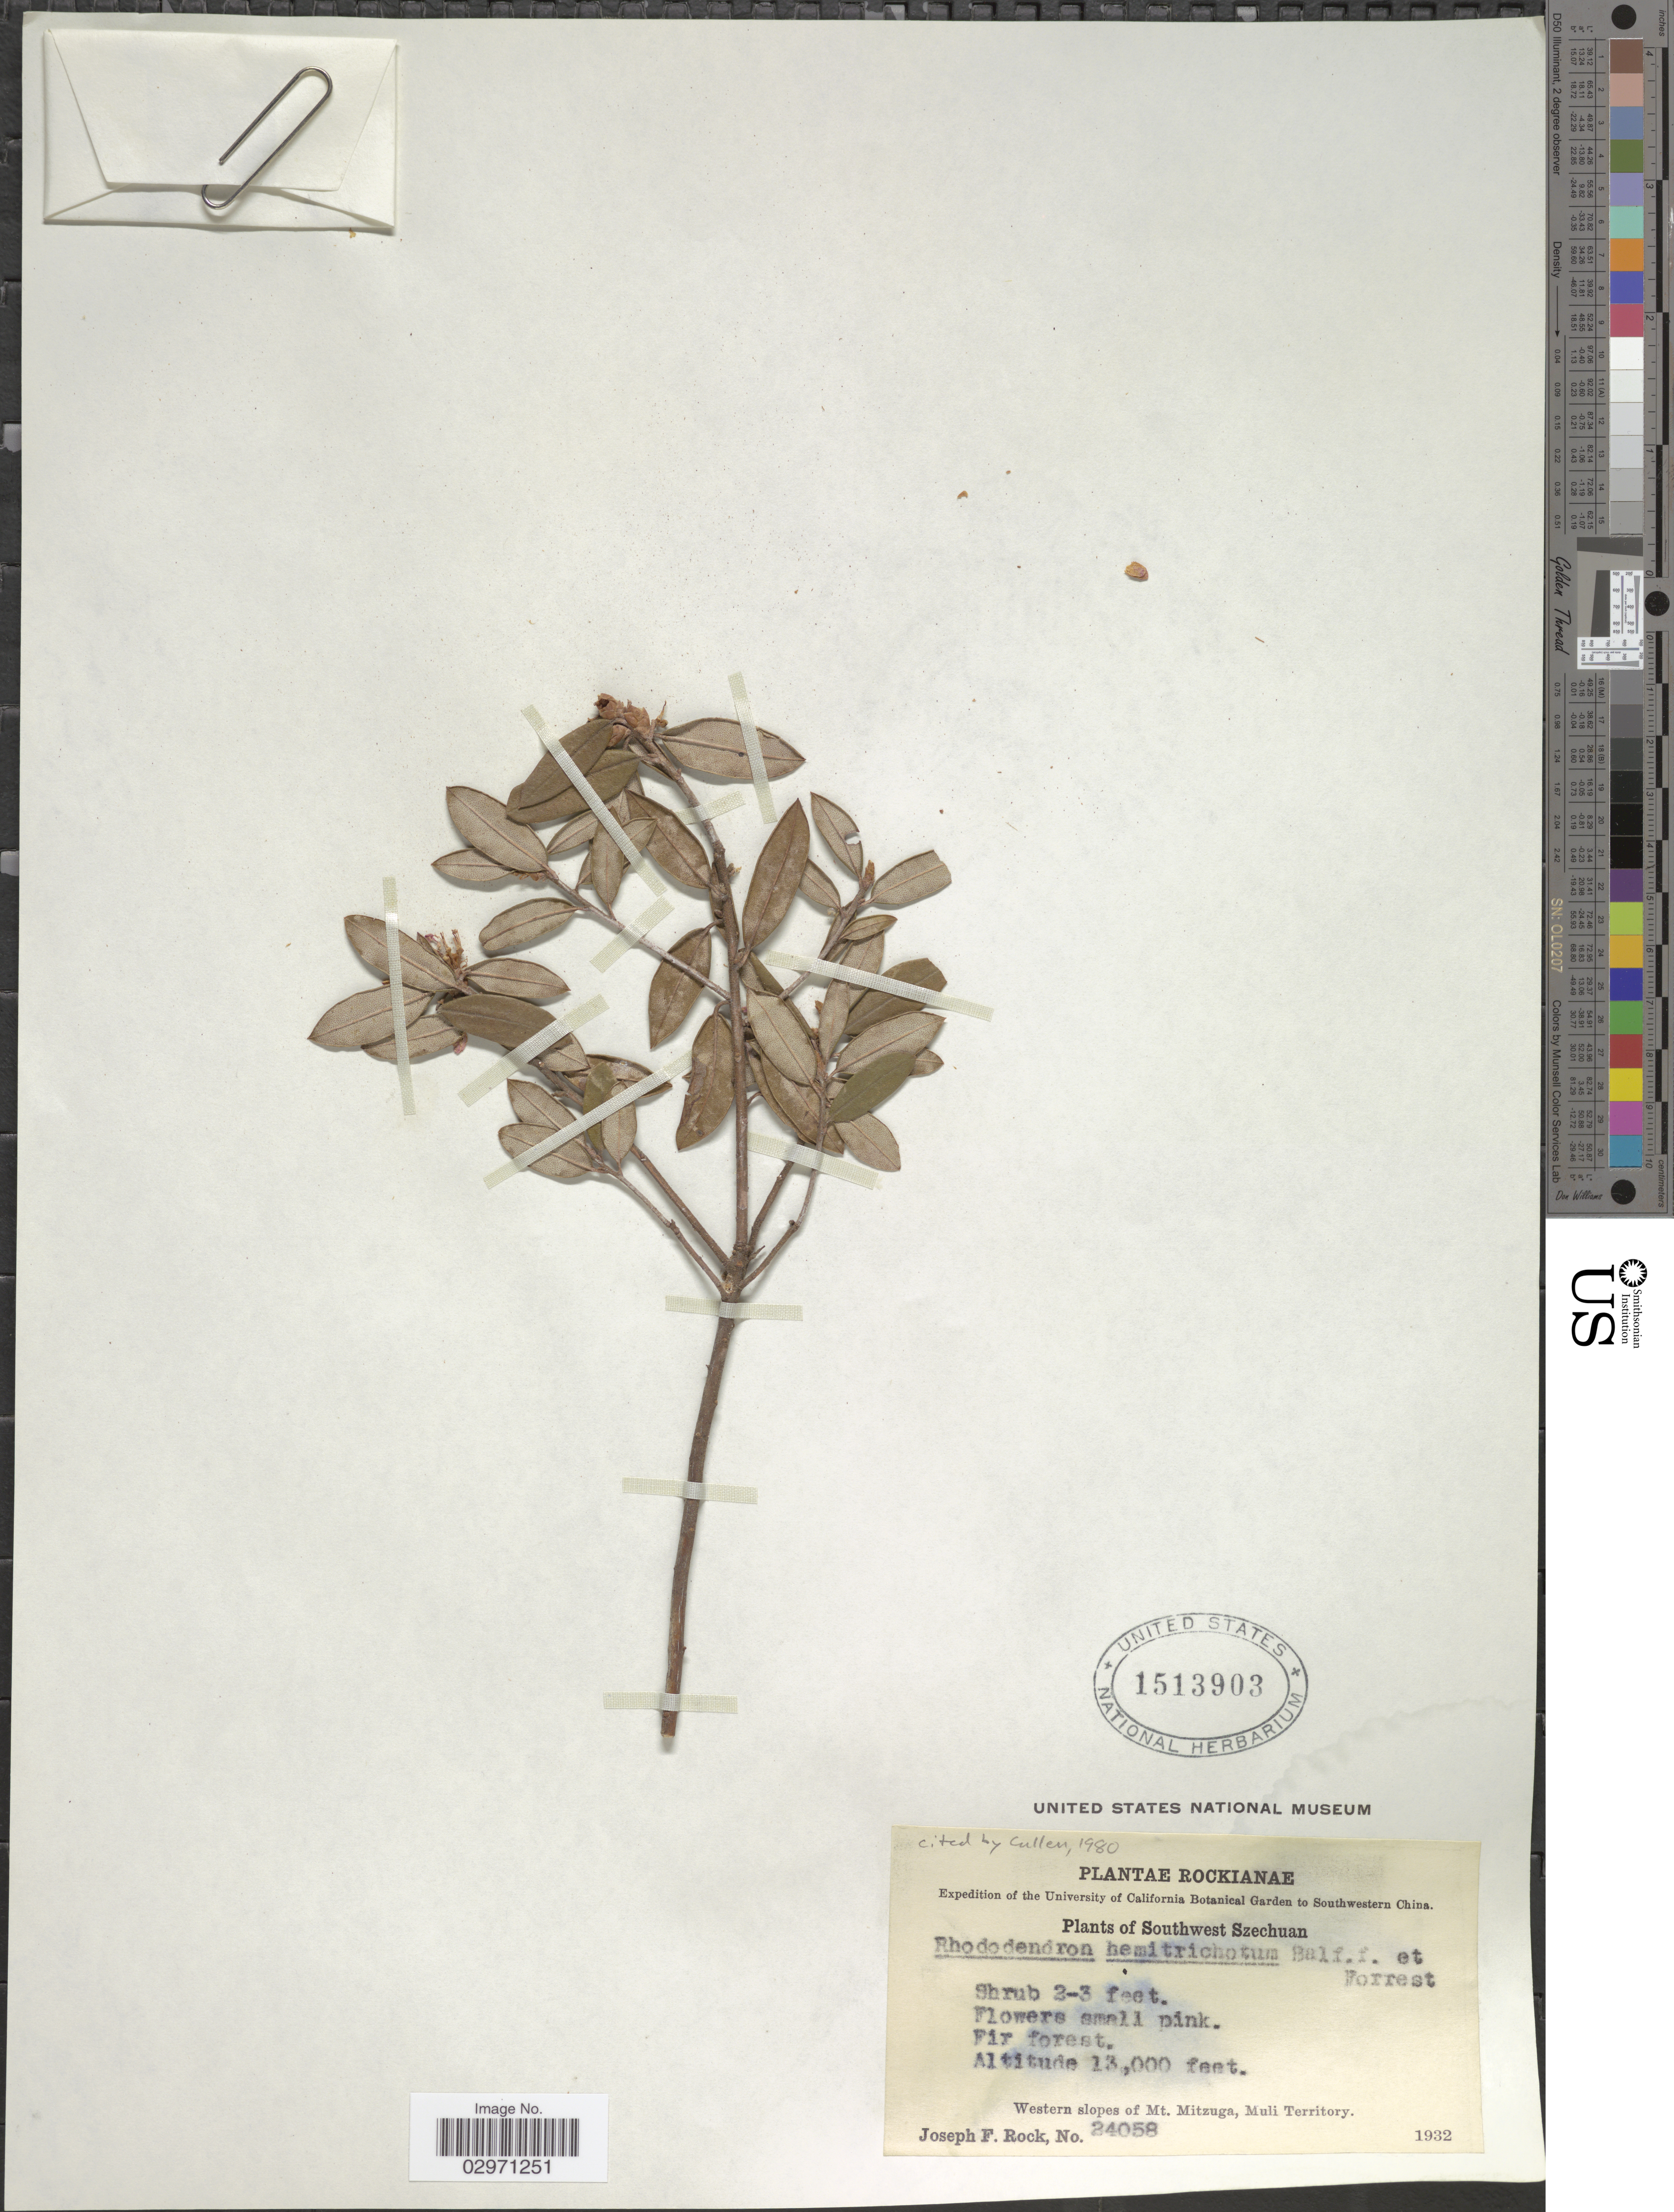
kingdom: Plantae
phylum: Tracheophyta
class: Magnoliopsida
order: Ericales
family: Ericaceae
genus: Rhododendron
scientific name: Rhododendron hemitrichotum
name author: Balf. f. & Forrest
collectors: J. F. Rock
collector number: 24058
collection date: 1932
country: China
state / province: Sichuan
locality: Southwestern China. Southwest Szechuan. Western slopes of Mt. Mitzuga, Muli Territory.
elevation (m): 3962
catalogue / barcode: US 1513903